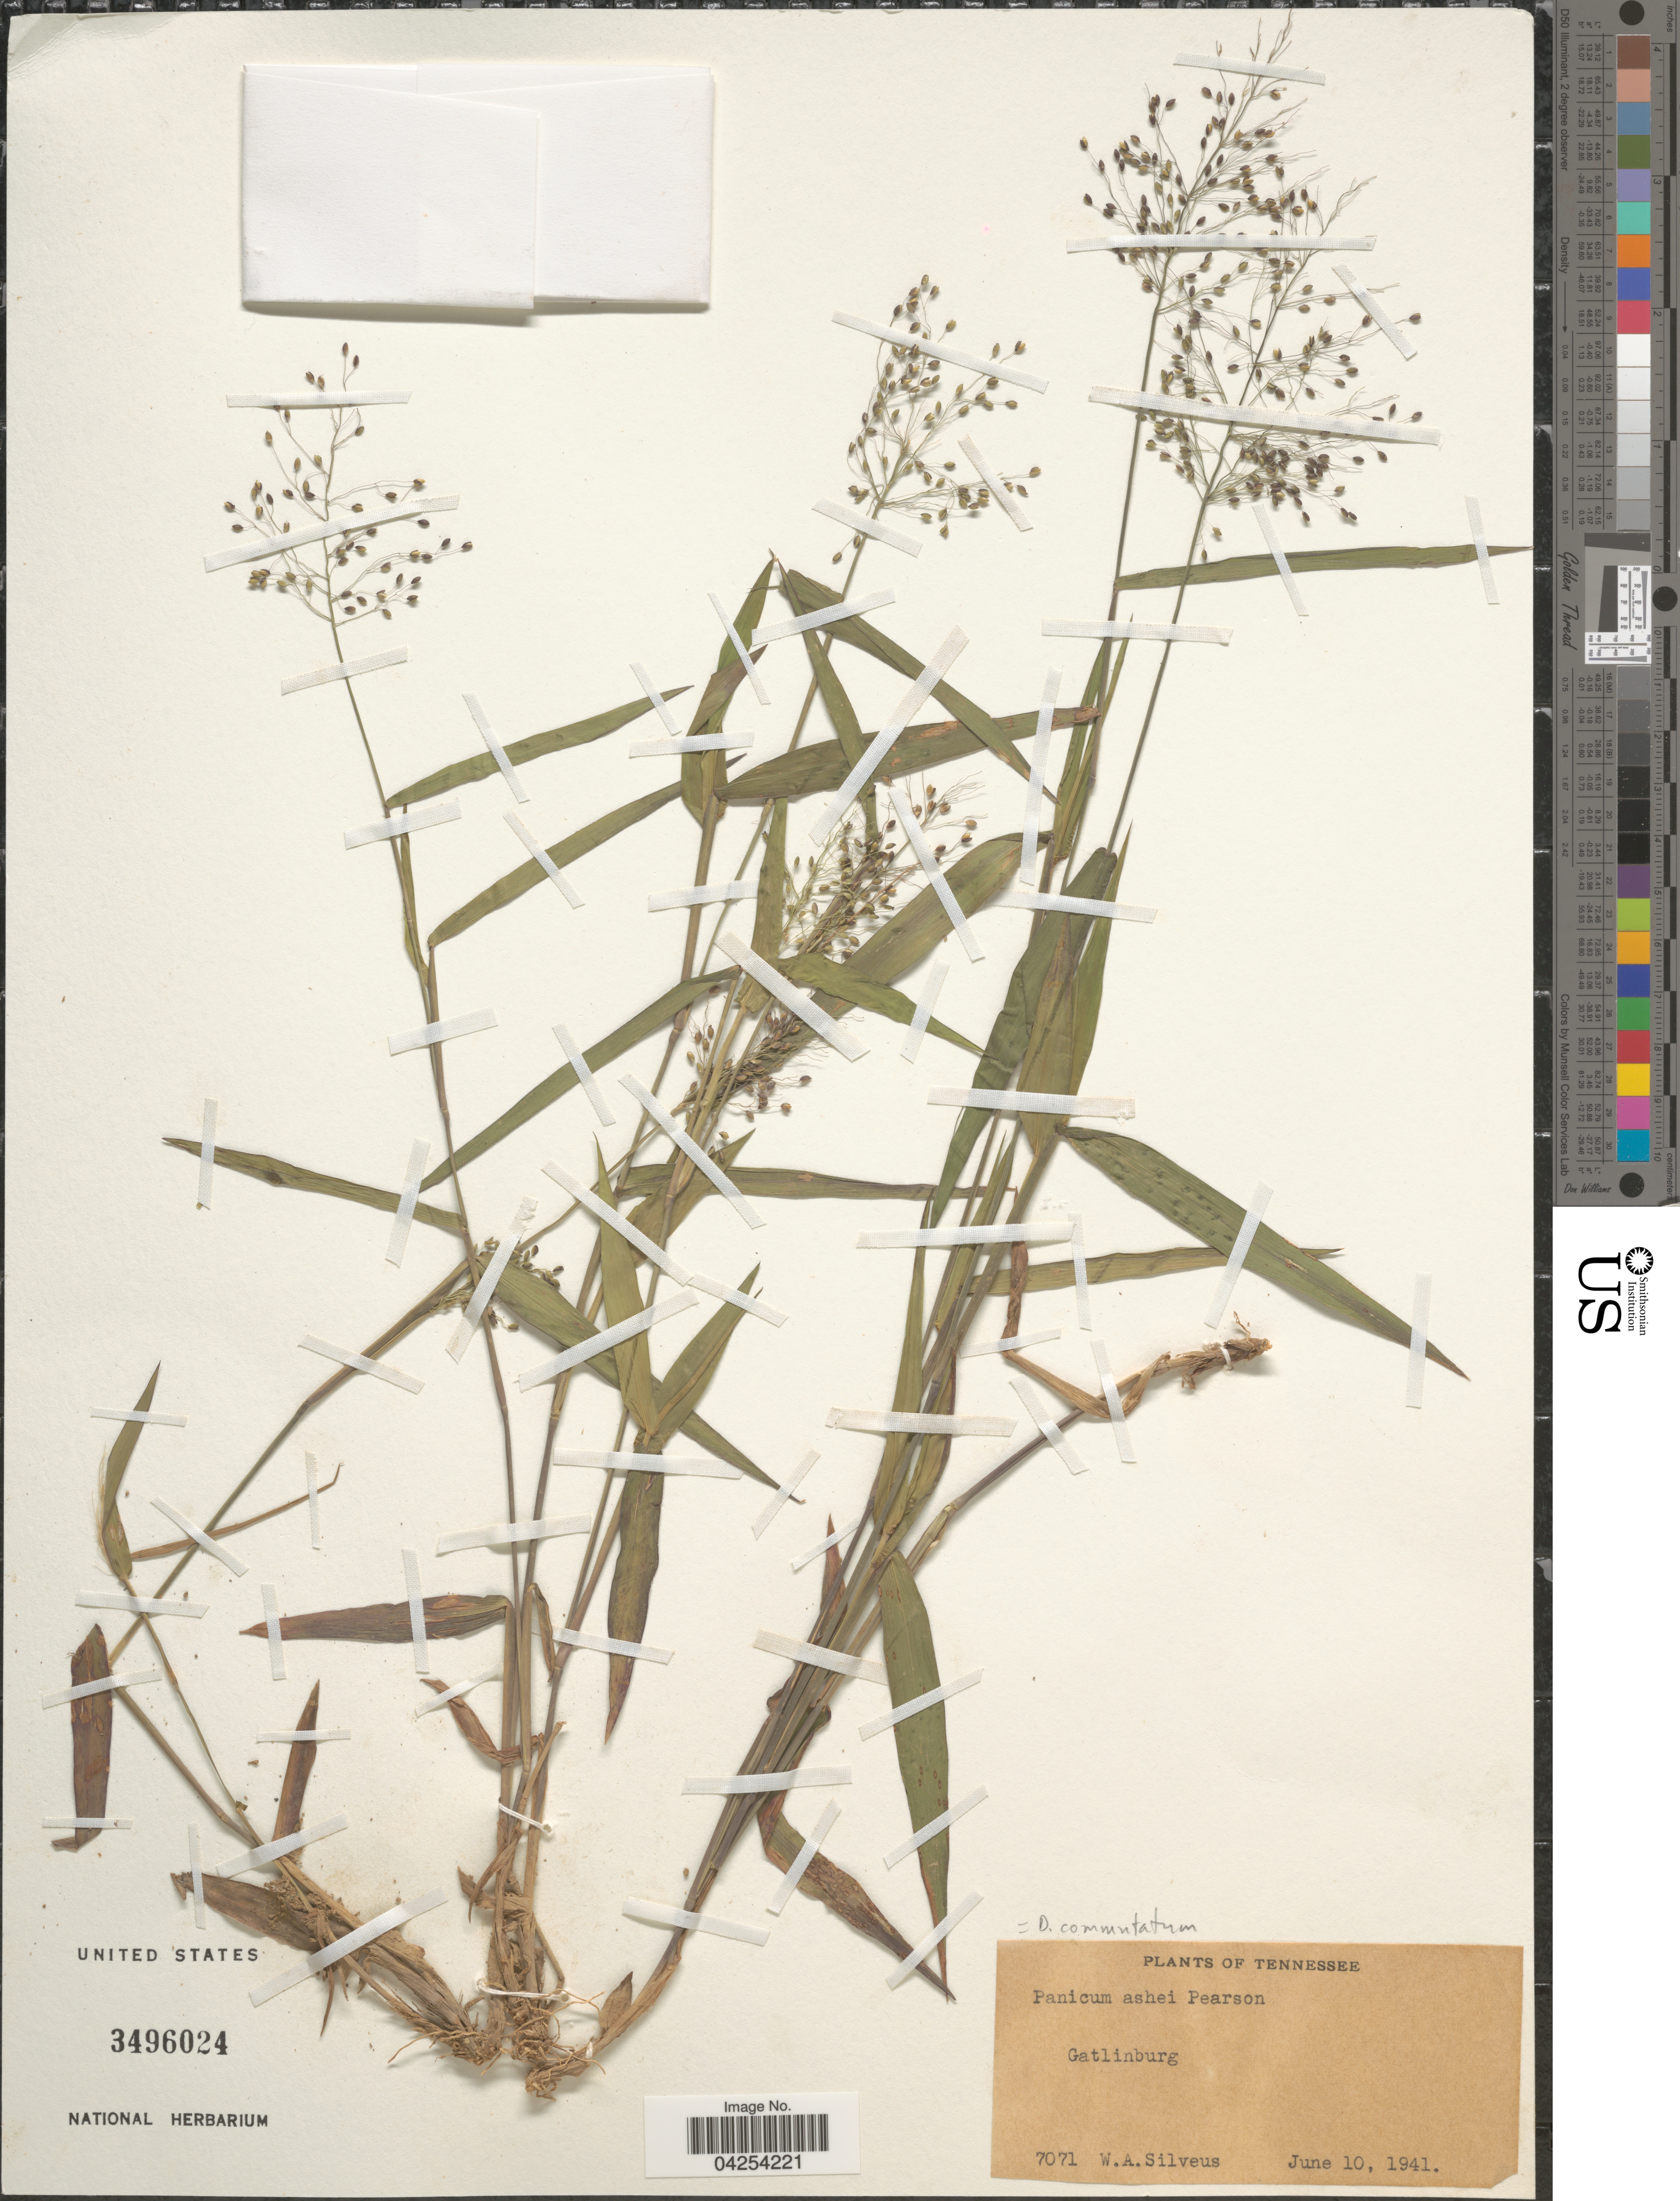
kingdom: Plantae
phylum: Tracheophyta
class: Liliopsida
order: Poales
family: Poaceae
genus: Dichanthelium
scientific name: Dichanthelium commutatum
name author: (Schult.) Gould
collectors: W. Silveus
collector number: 7071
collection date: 1941-06-10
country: United States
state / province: Tennessee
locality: Gatlinburg.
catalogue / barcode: US 3496024